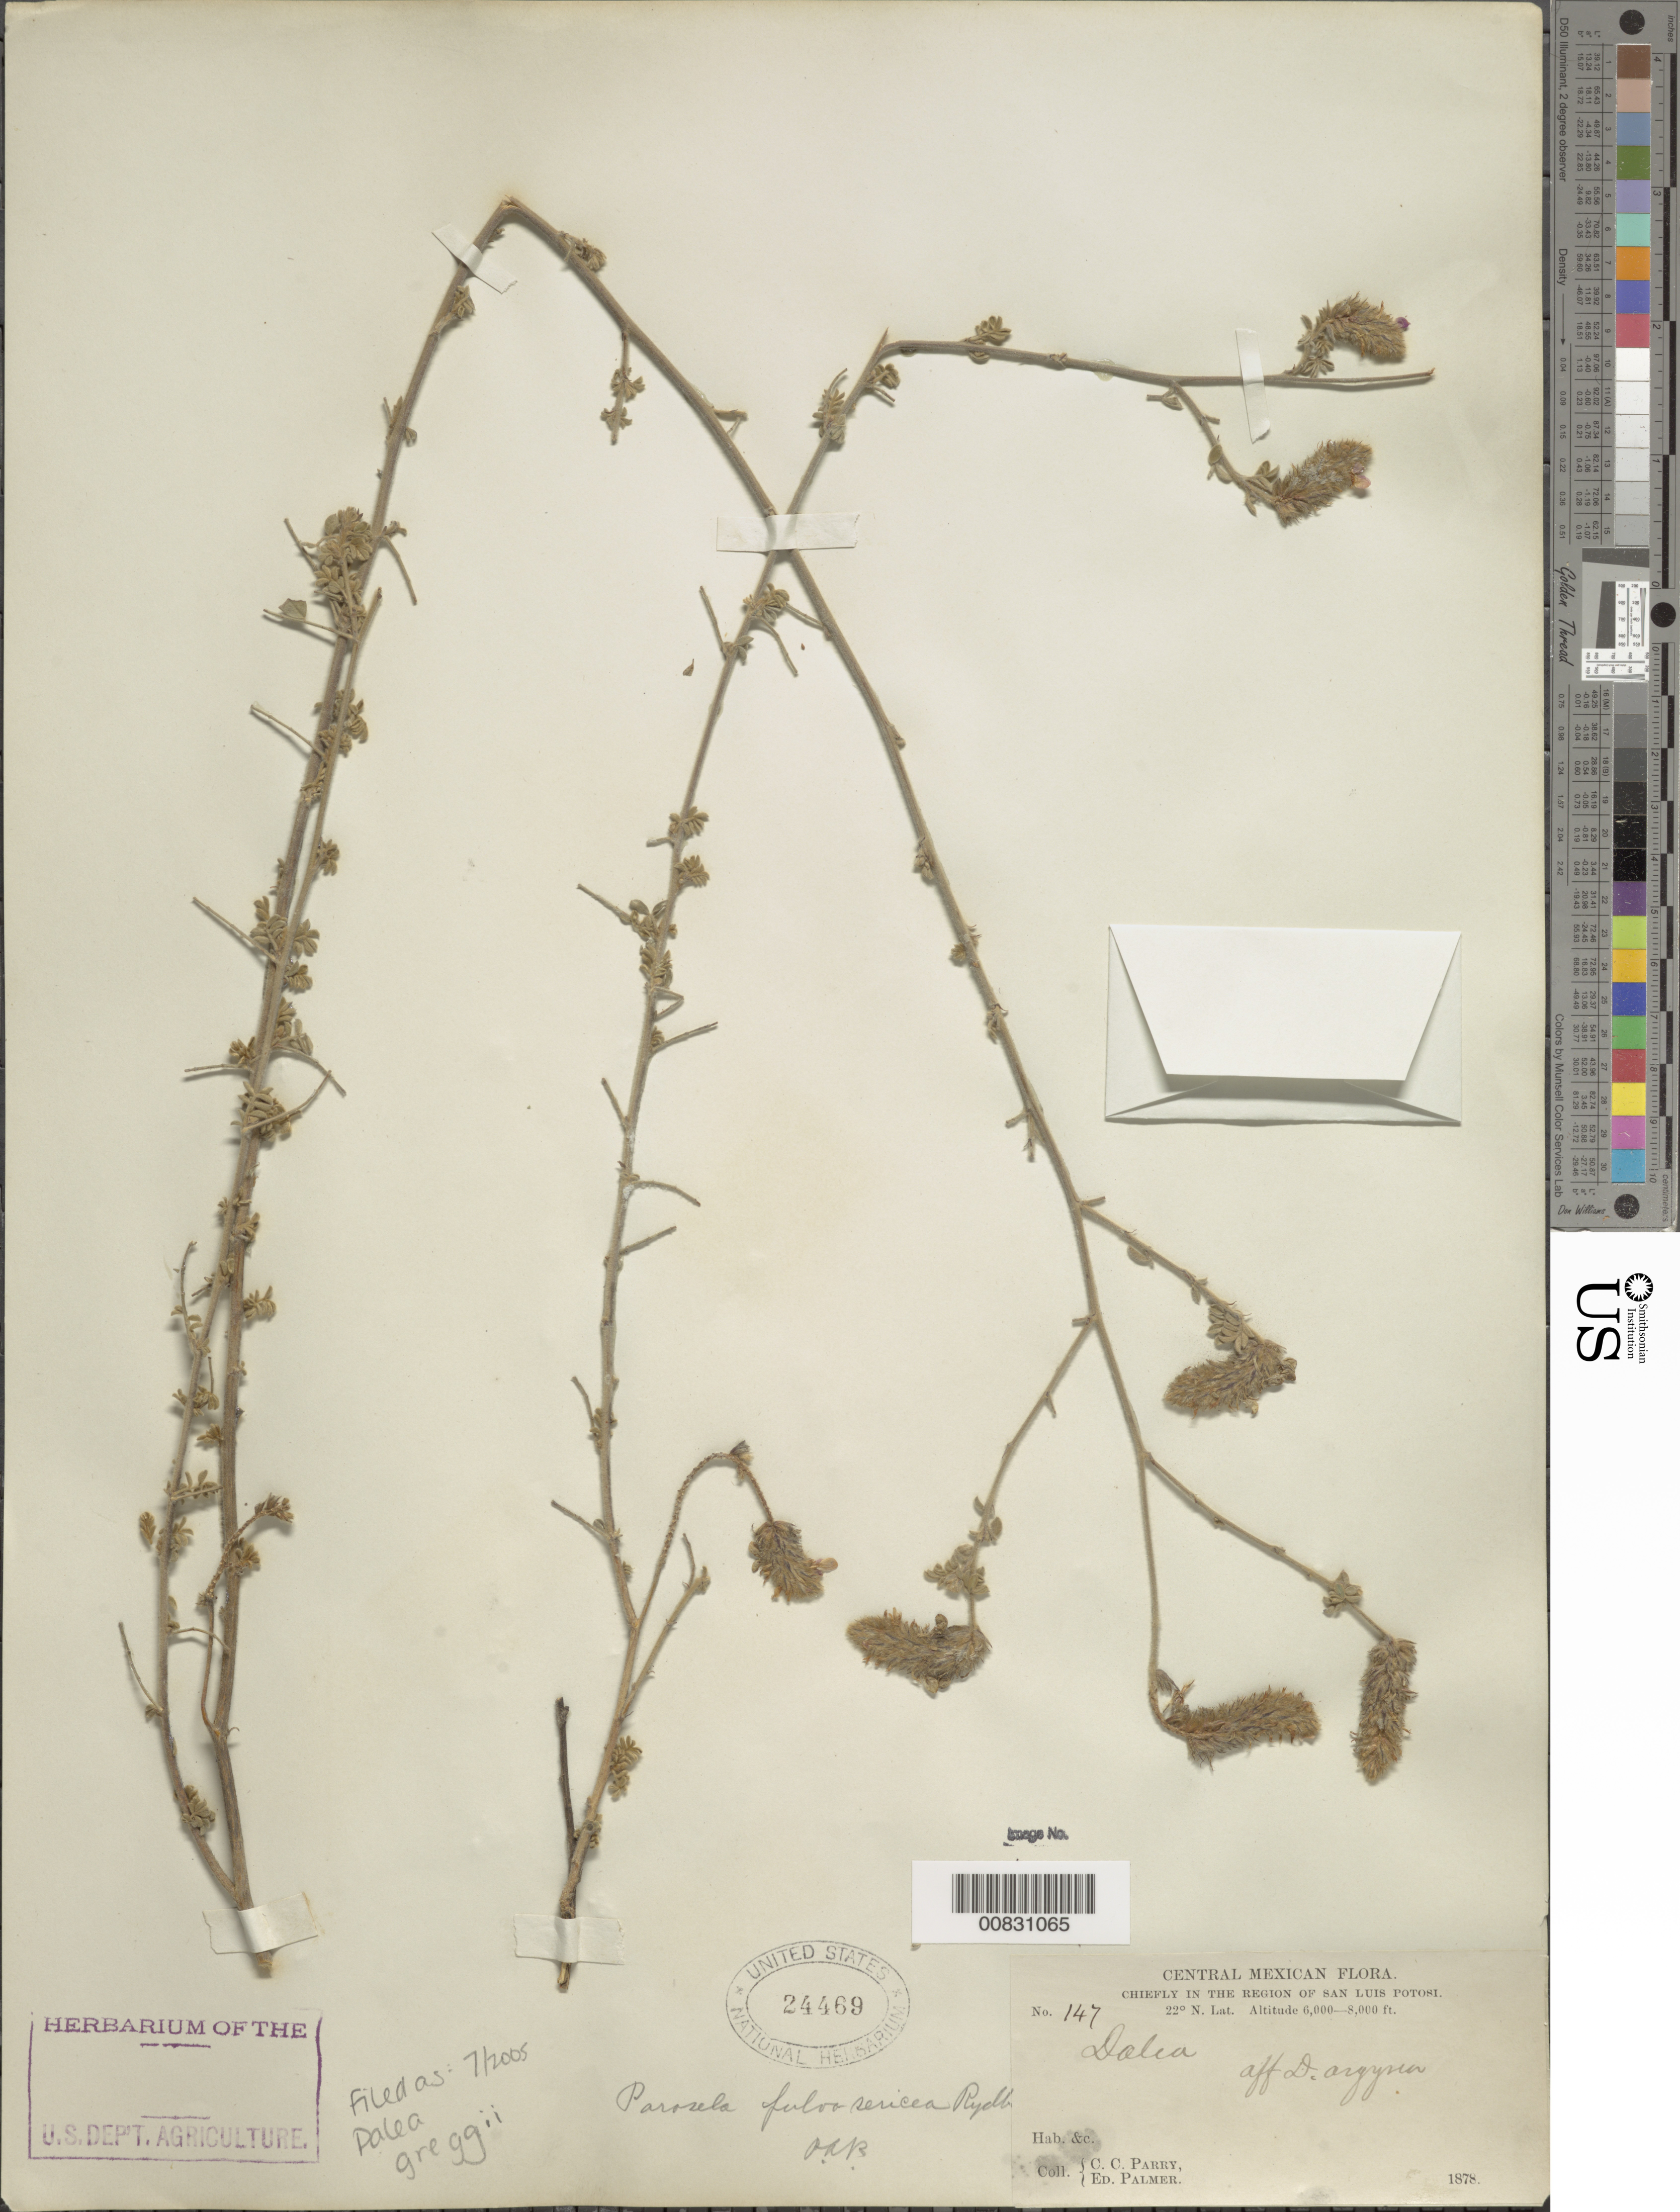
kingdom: Plantae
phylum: Tracheophyta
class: Magnoliopsida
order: Fabales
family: Fabaceae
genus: Dalea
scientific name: Dalea greggii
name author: A. Gray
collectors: C. C. Parry & E. Palmer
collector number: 147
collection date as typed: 1878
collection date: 1878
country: Mexico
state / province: San Luis Potosí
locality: Chiefly in the region of San Luis Potosí.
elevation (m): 1829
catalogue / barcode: US 24469